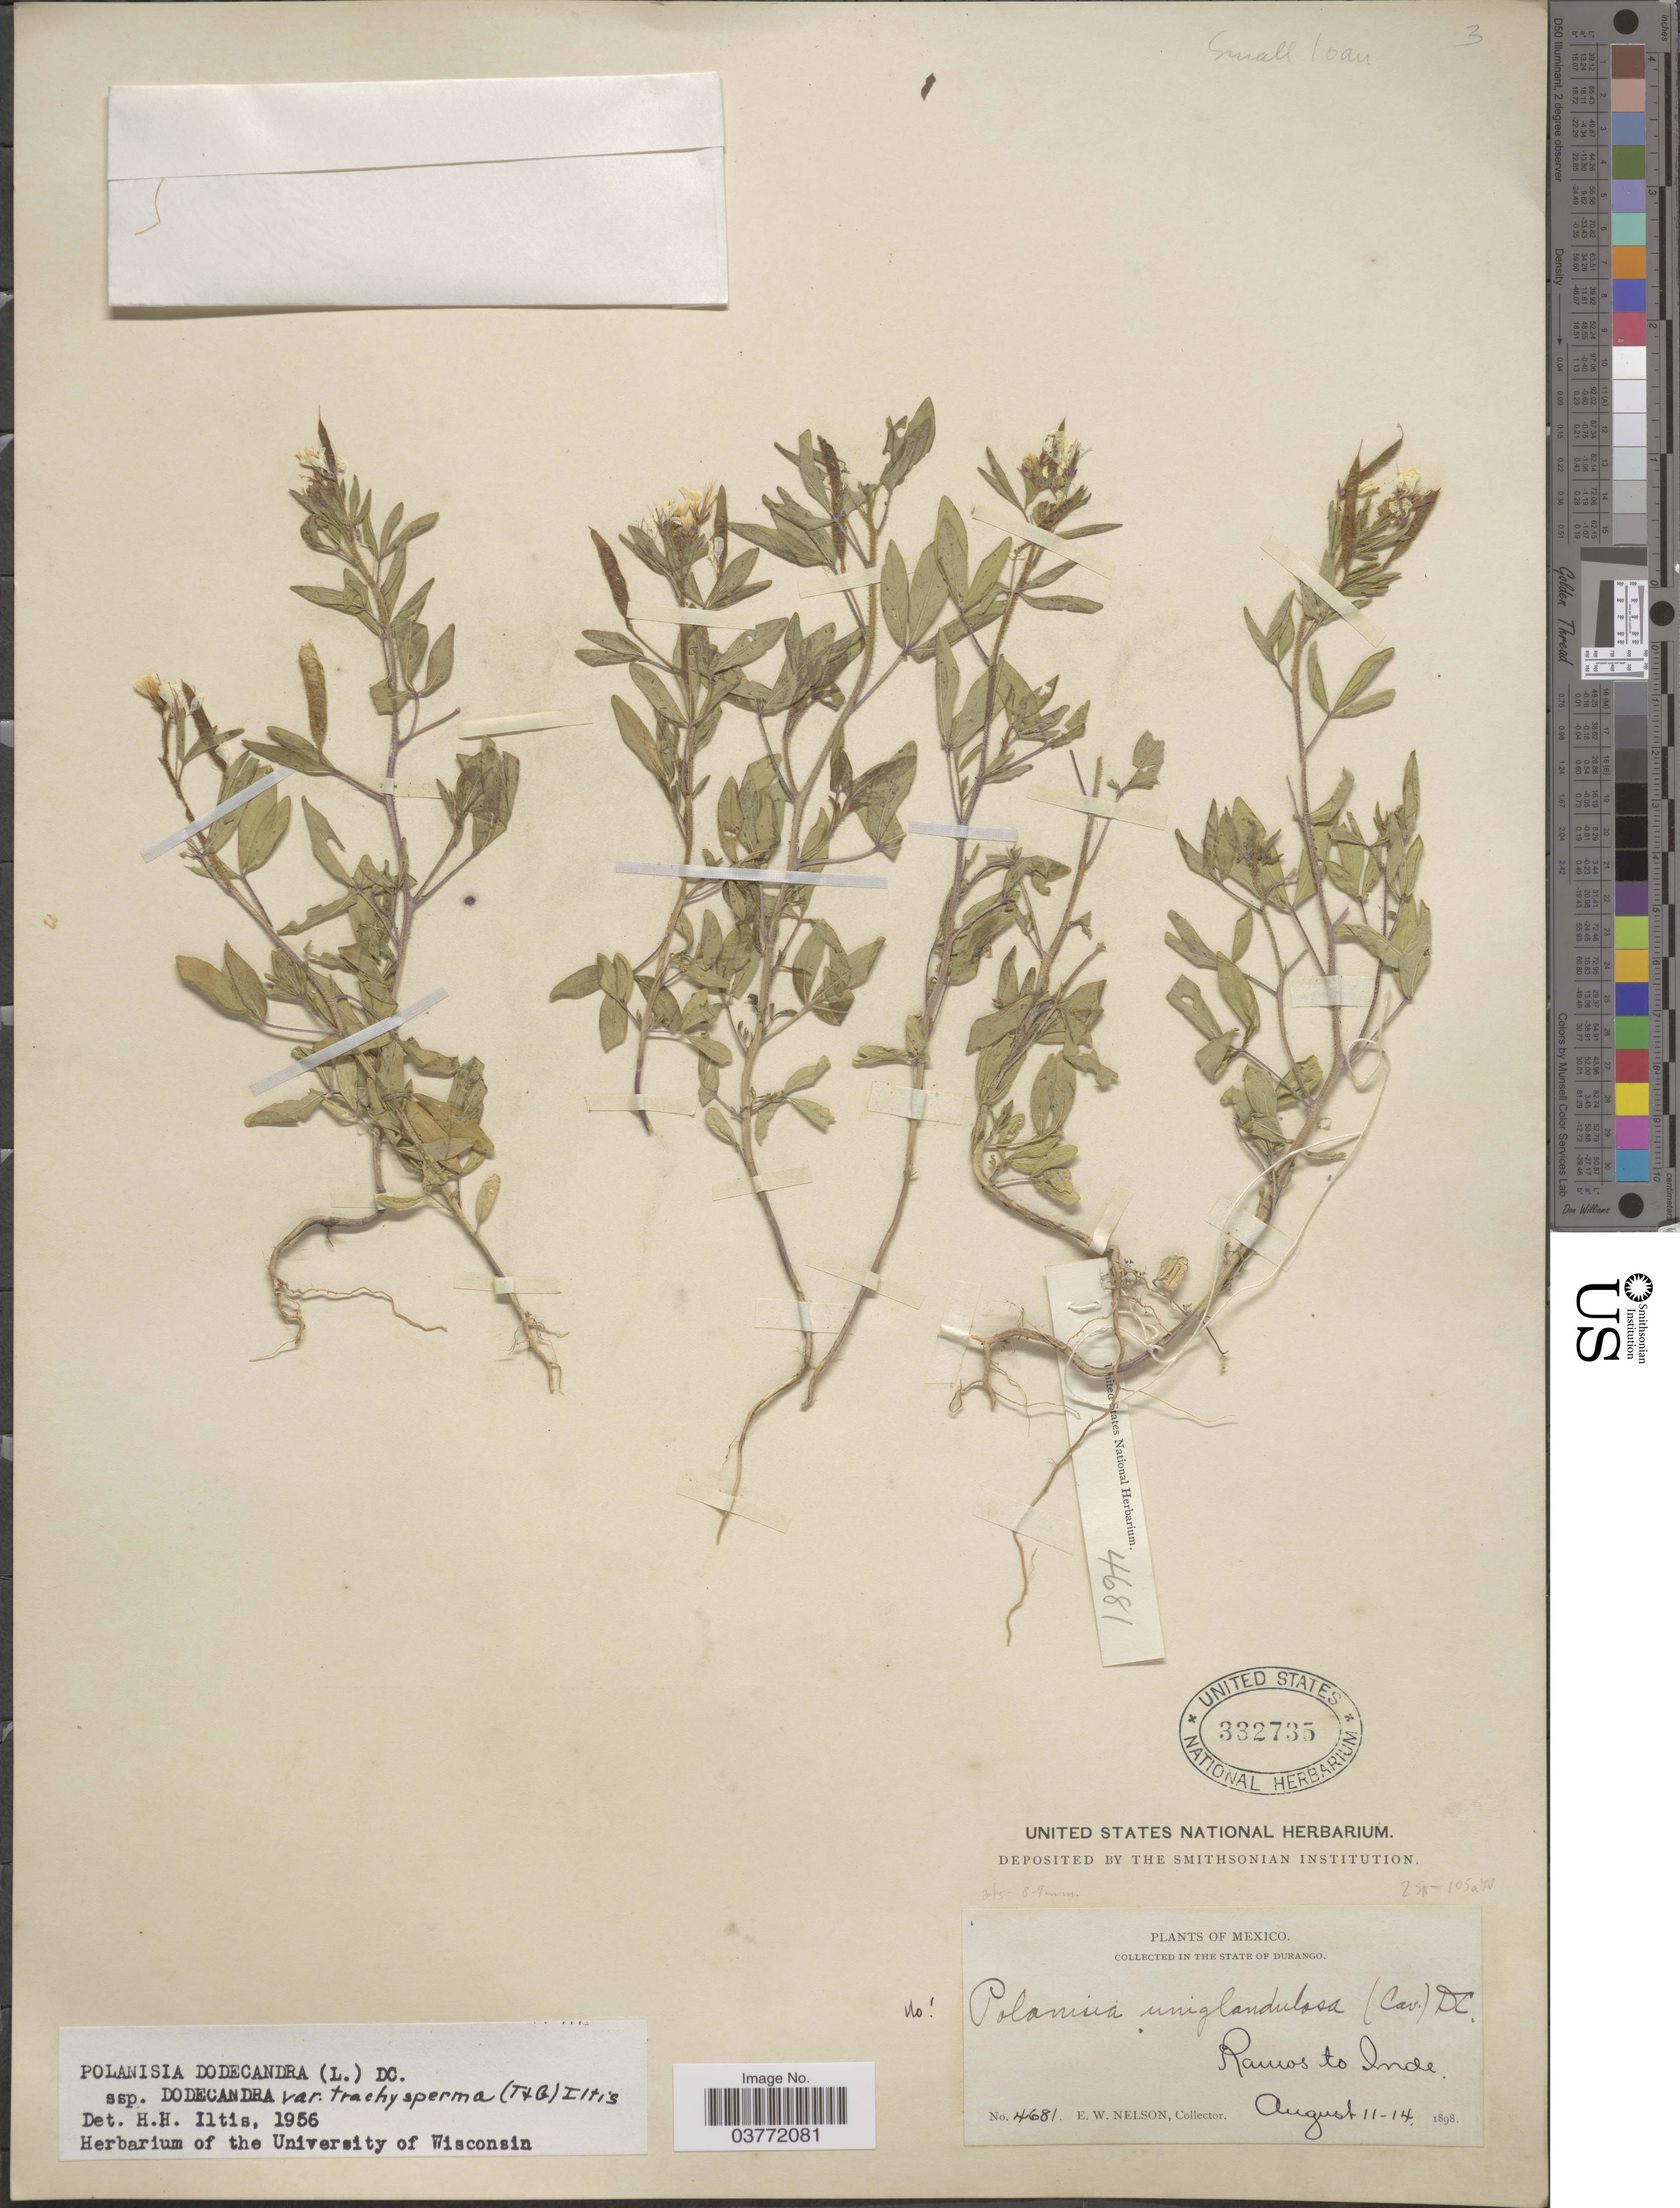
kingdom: Plantae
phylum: Tracheophyta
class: Magnoliopsida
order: Brassicales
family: Cleomaceae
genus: Polanisia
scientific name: Polanisia trachysperma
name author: Torr. & A. Gray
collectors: E. W. Nelson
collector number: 4681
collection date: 1898-08-11/1898-08-14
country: Mexico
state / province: Durango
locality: Ramos to Inde. 25a- 105W. [unsure placement]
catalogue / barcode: US 332735